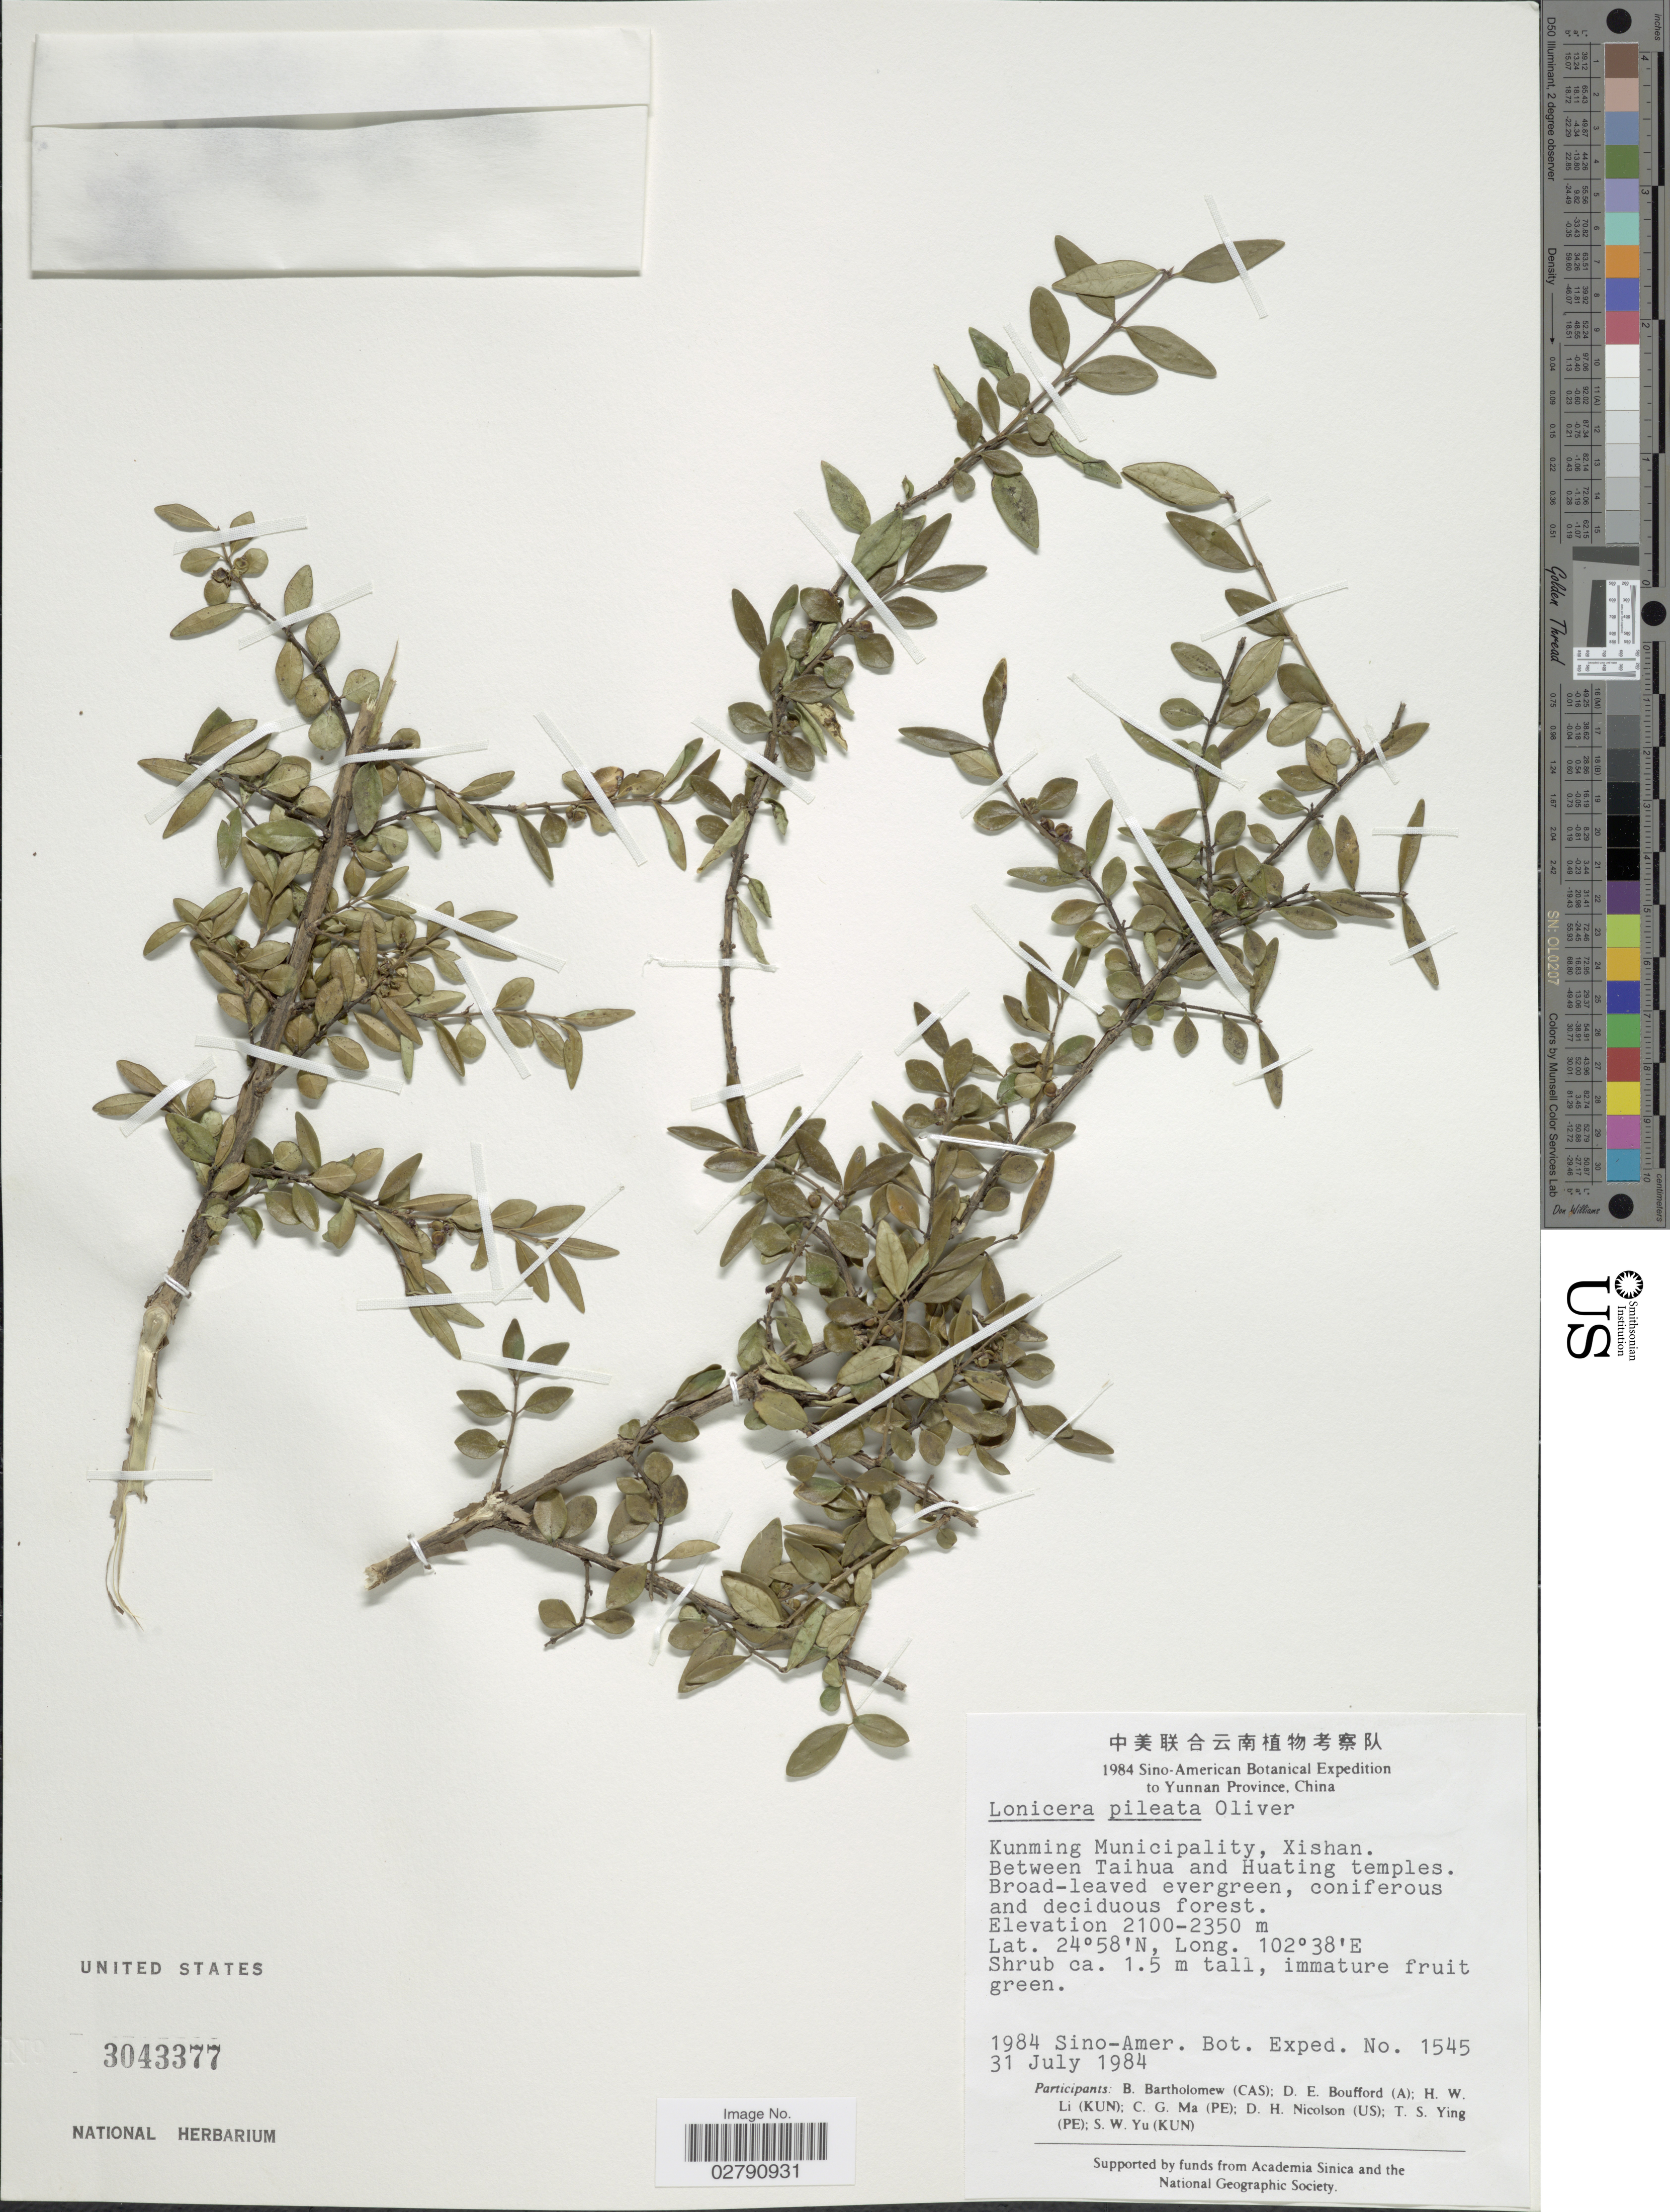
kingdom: Plantae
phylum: Tracheophyta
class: Magnoliopsida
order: Dipsacales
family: Caprifoliaceae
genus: Lonicera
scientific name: Lonicera pileata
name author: Oliv.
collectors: Sino-Amer. Bot. Exped. 1984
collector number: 1545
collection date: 1984-07-31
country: China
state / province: Yunnan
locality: Kunming Municipality, Xishan. Between Taihua and Huating temples.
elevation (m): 2100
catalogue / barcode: US 3043377